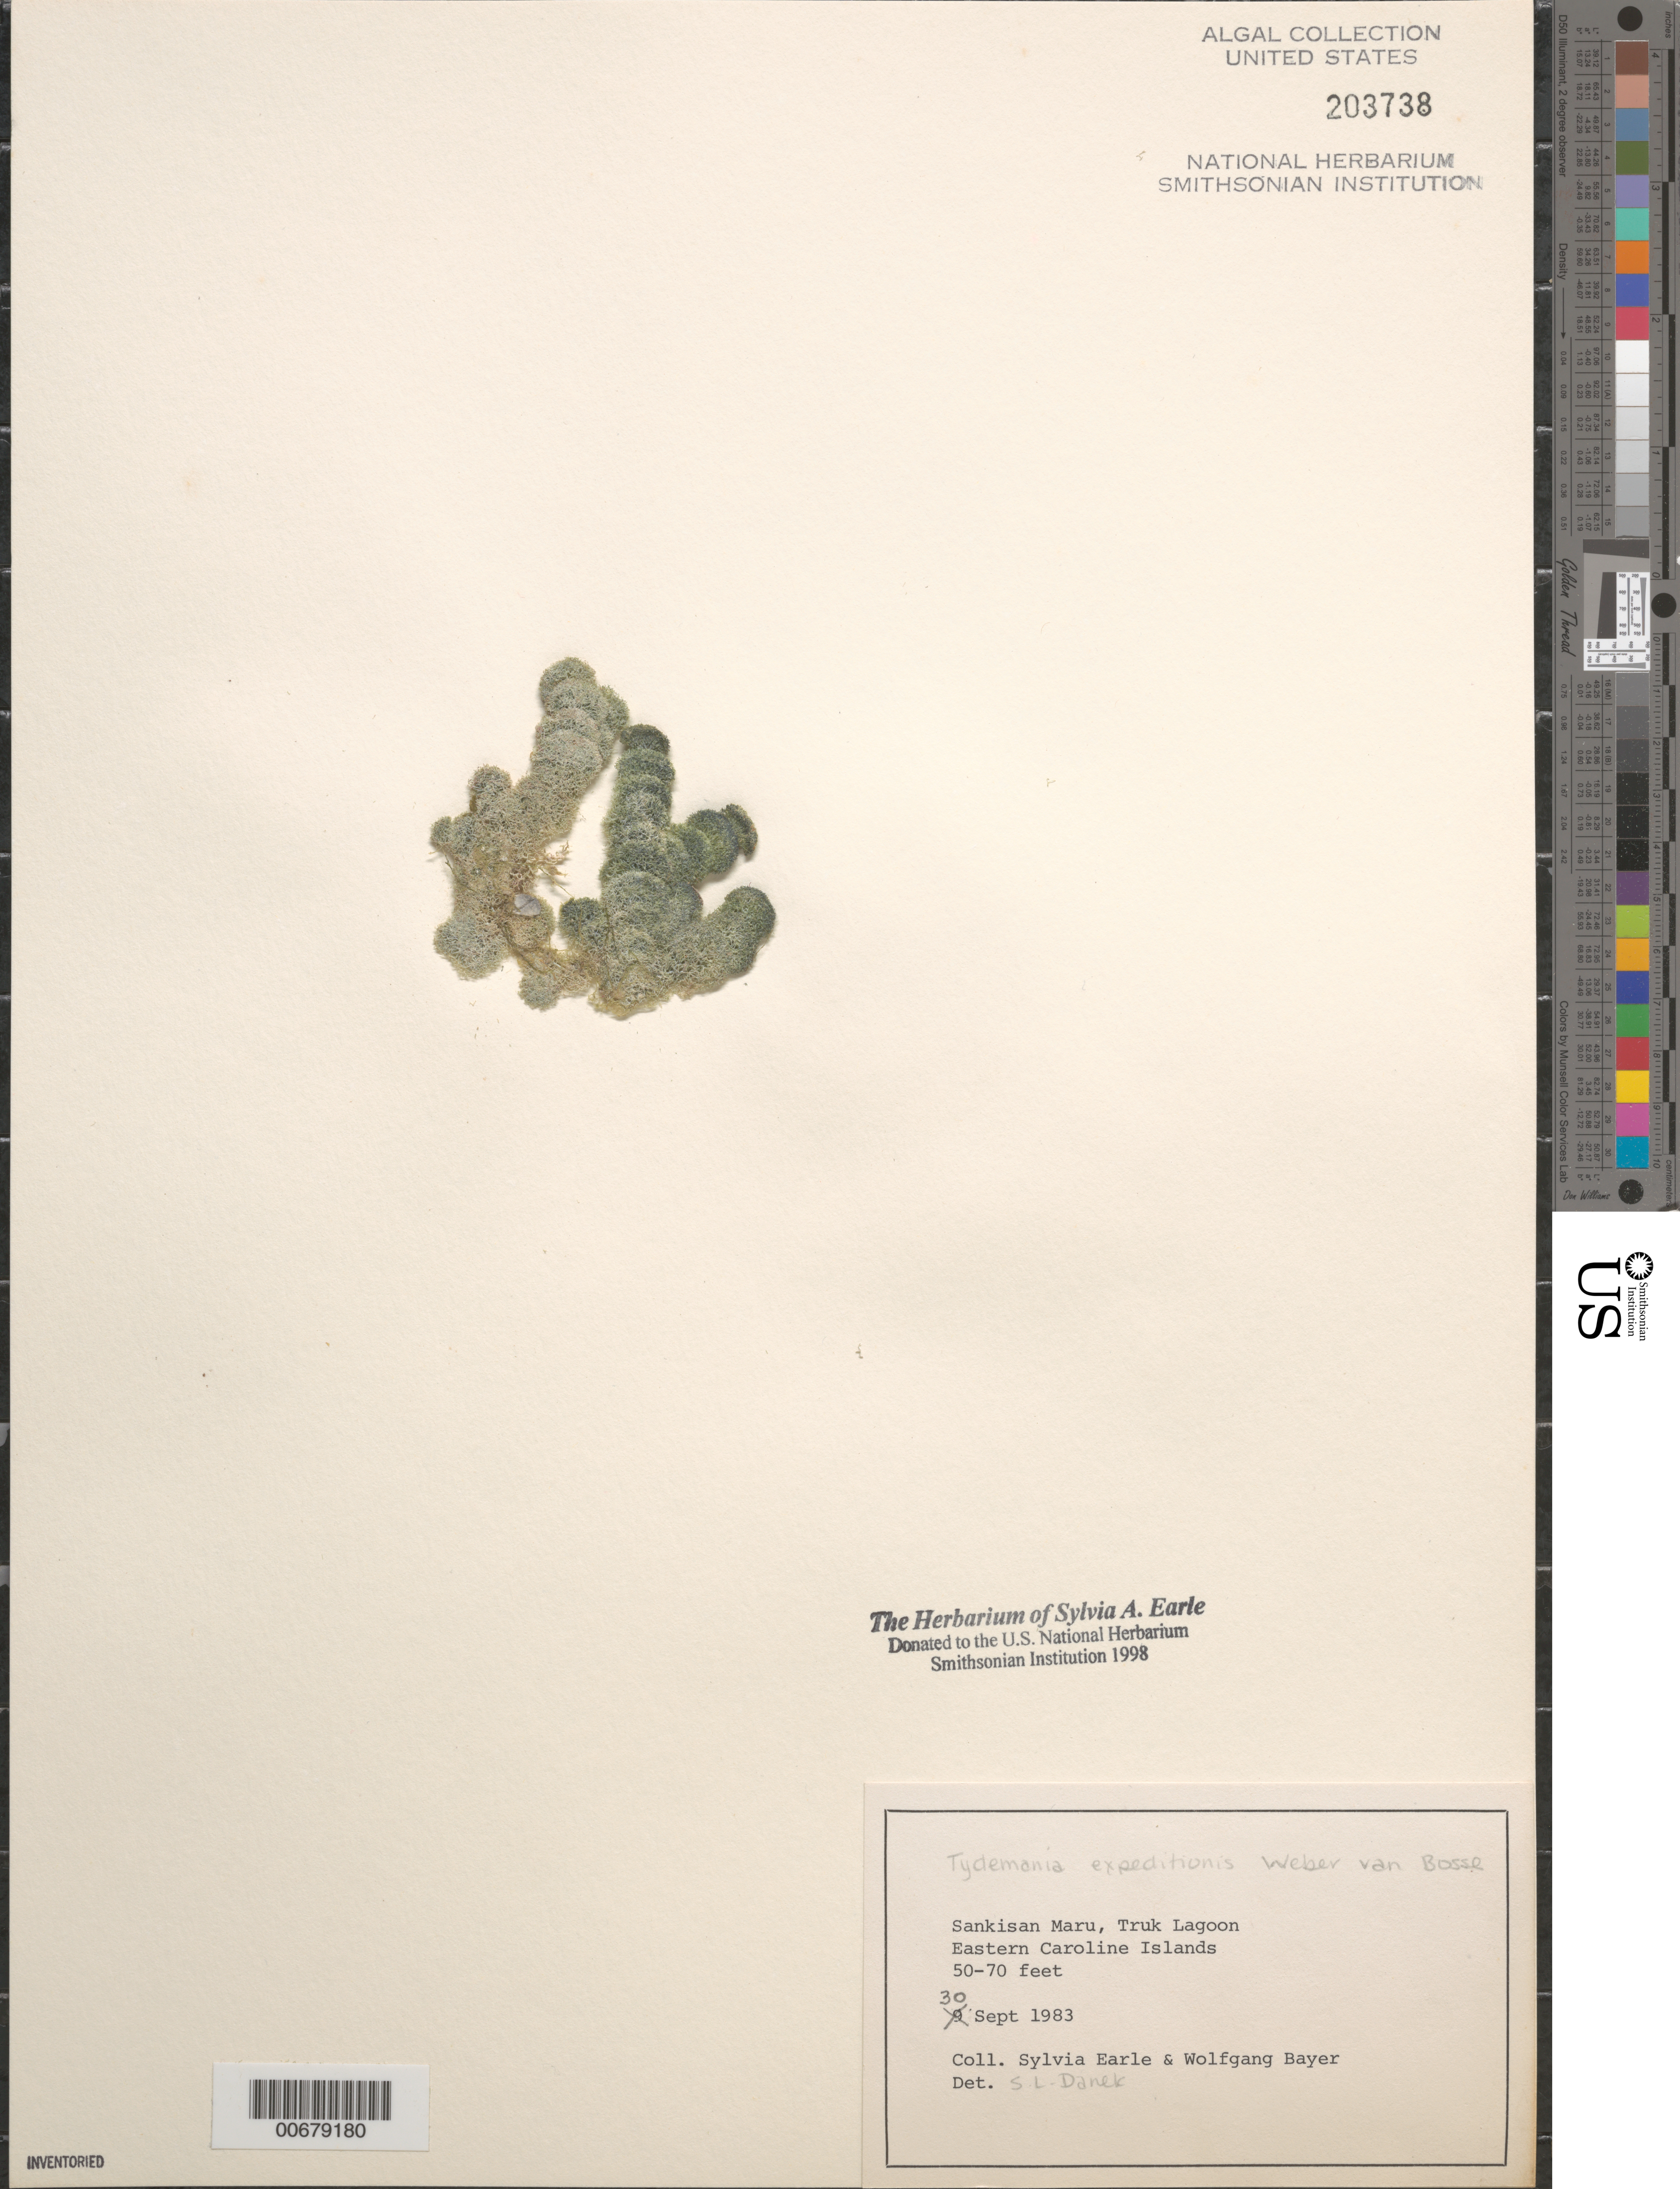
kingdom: Plantae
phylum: Chlorophyta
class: Ulvophyceae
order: Bryopsidales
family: Udoteaceae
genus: Tydemania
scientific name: Tydemania expeditionis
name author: Weber Bosse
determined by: Danek, S. L.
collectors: S. A. Earle & W. Bayer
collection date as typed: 30 Sep 1983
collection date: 1983-09-30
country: Micronesia, Federated States of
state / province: Truk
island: Truk (Chuuk) Is.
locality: Chuuk Lagoon [Truk Lagoon), Sankisan Maru shipwreck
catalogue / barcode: US 203738